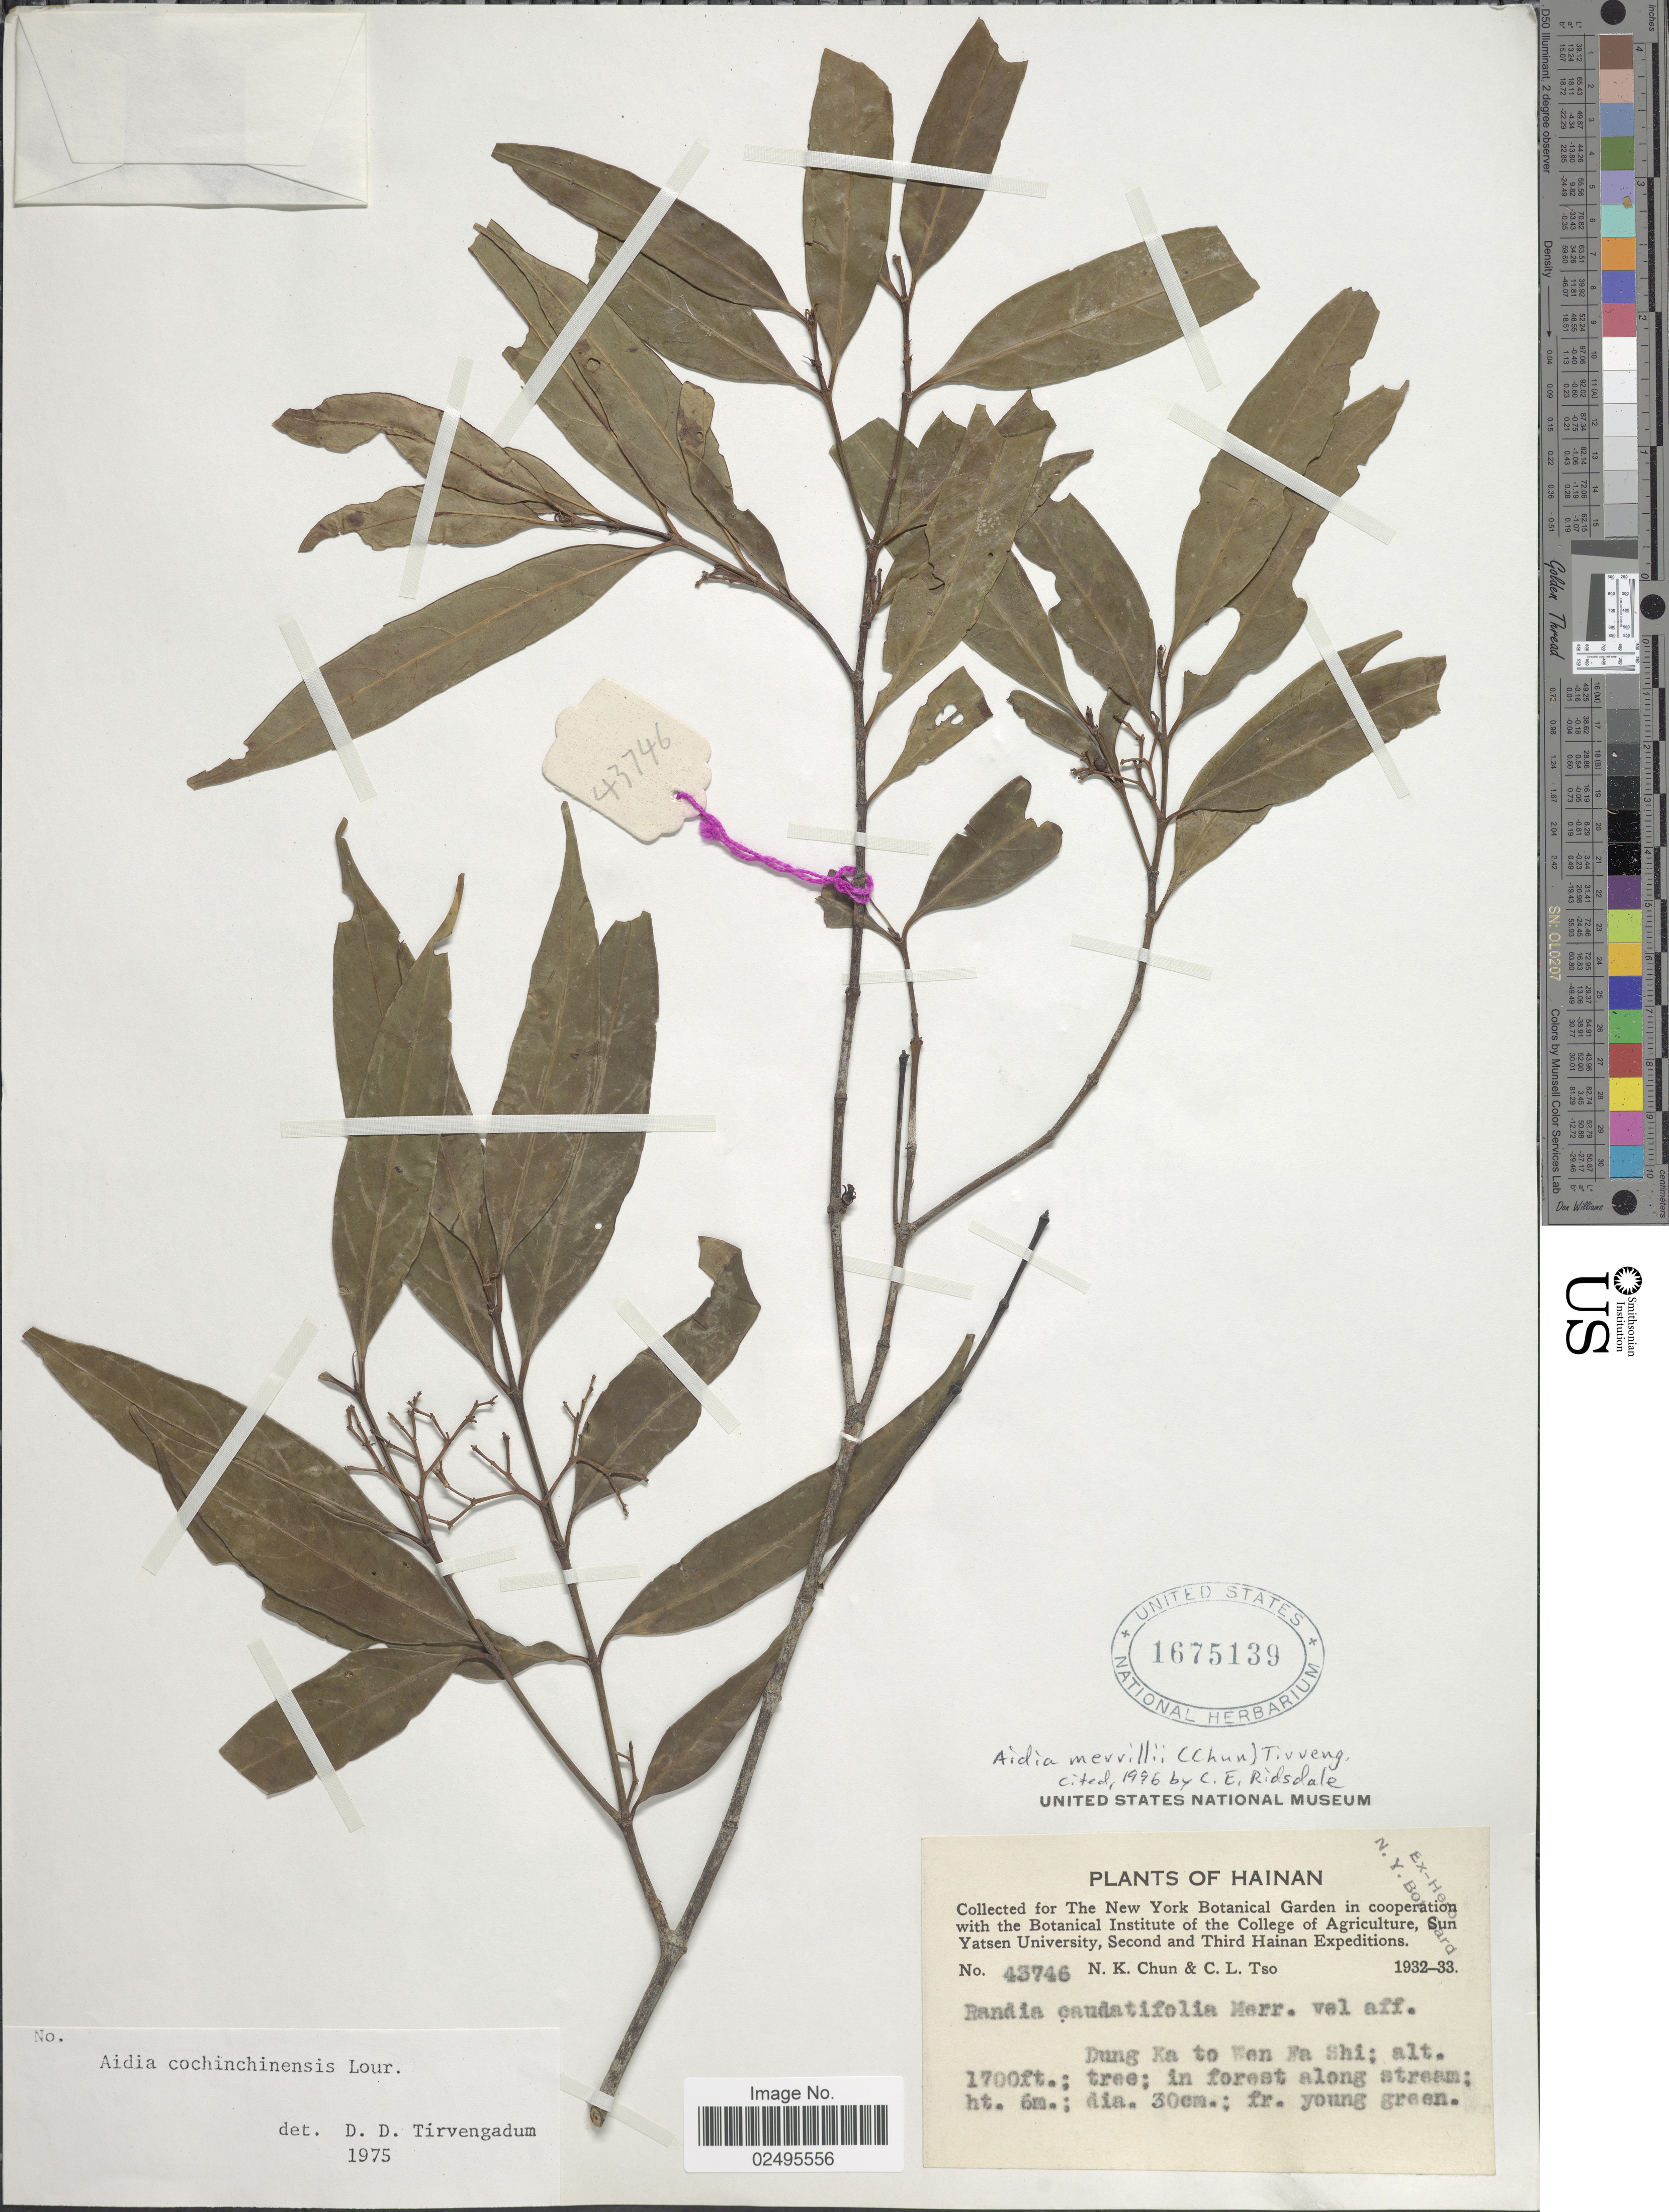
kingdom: Plantae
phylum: Tracheophyta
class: Magnoliopsida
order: Gentianales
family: Rubiaceae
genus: Aidia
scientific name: Aidia merrillii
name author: (Chun) Tirveng.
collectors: N. K. Chun & C. Tso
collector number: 43746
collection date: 1932/1933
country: China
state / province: Hainan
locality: Dung ka to Wen Fa Shi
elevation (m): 518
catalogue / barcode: US 1675139